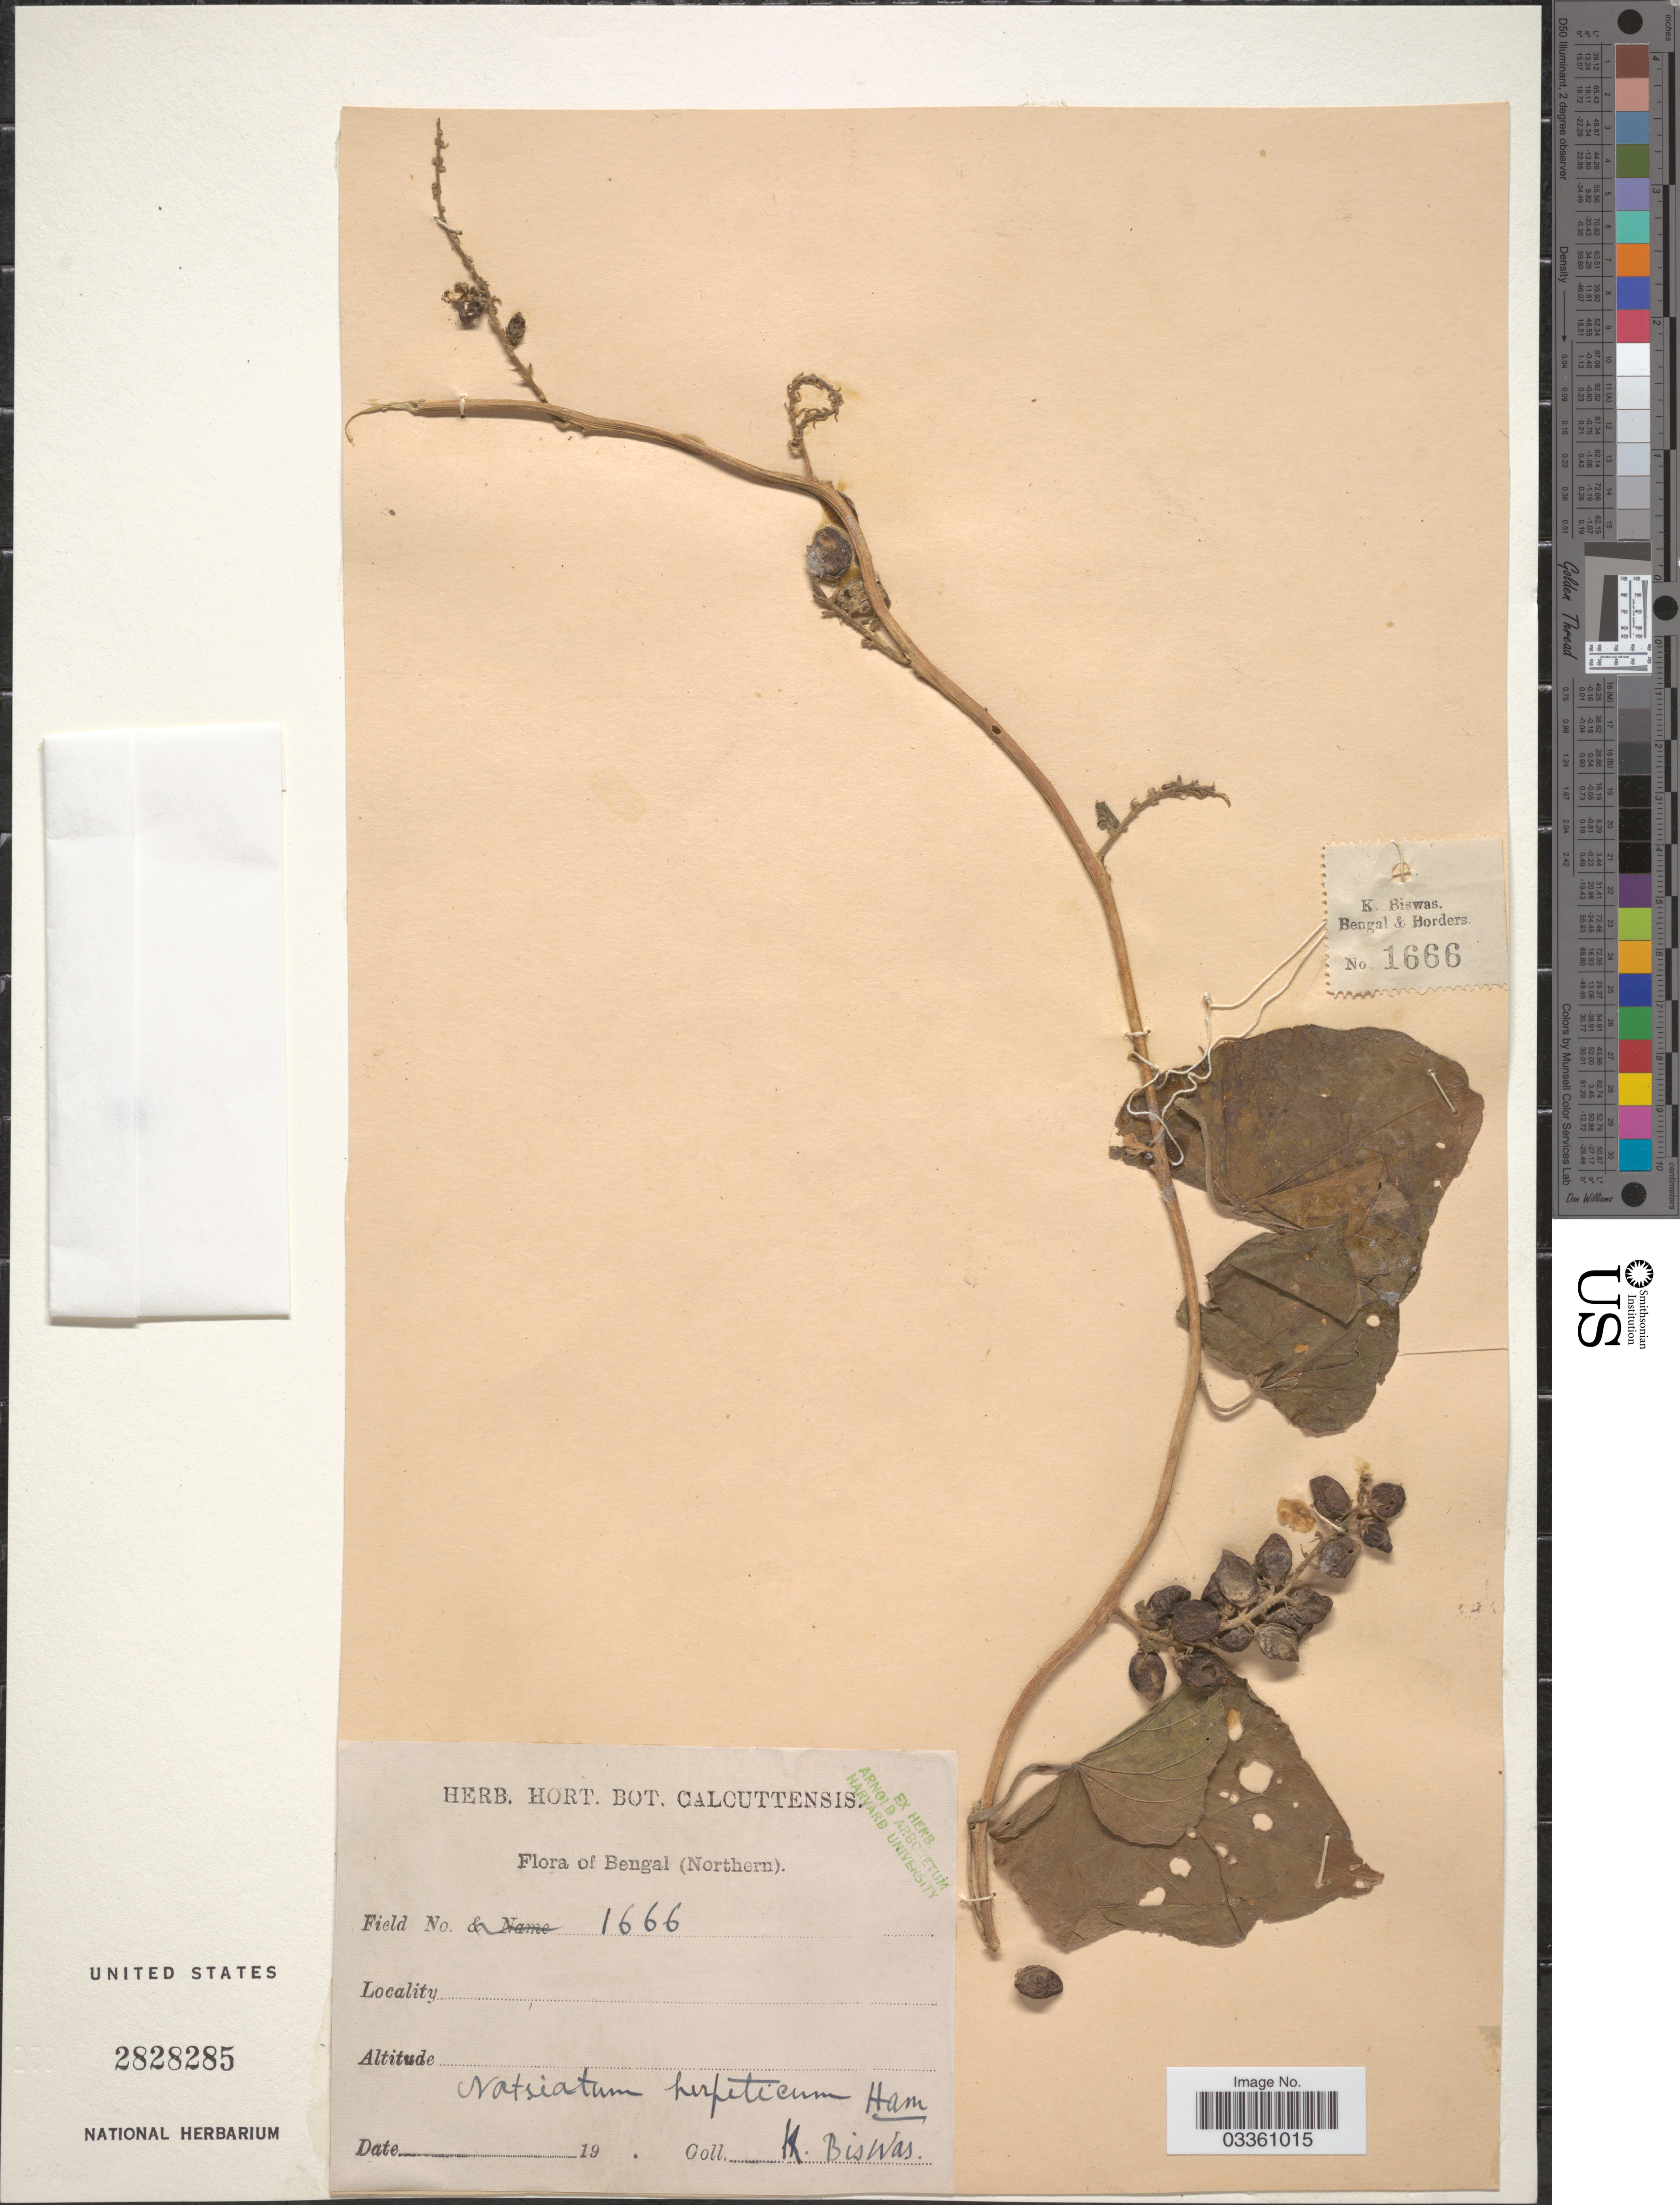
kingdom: Plantae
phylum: Tracheophyta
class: Magnoliopsida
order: Icacinales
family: Icacinaceae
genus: Natsiatum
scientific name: Natsiatum herpeticum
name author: Buch.-Ham. ex Arn.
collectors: K. Biswas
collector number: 1666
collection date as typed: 19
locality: Bengal (Northern).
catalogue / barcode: US 2828285